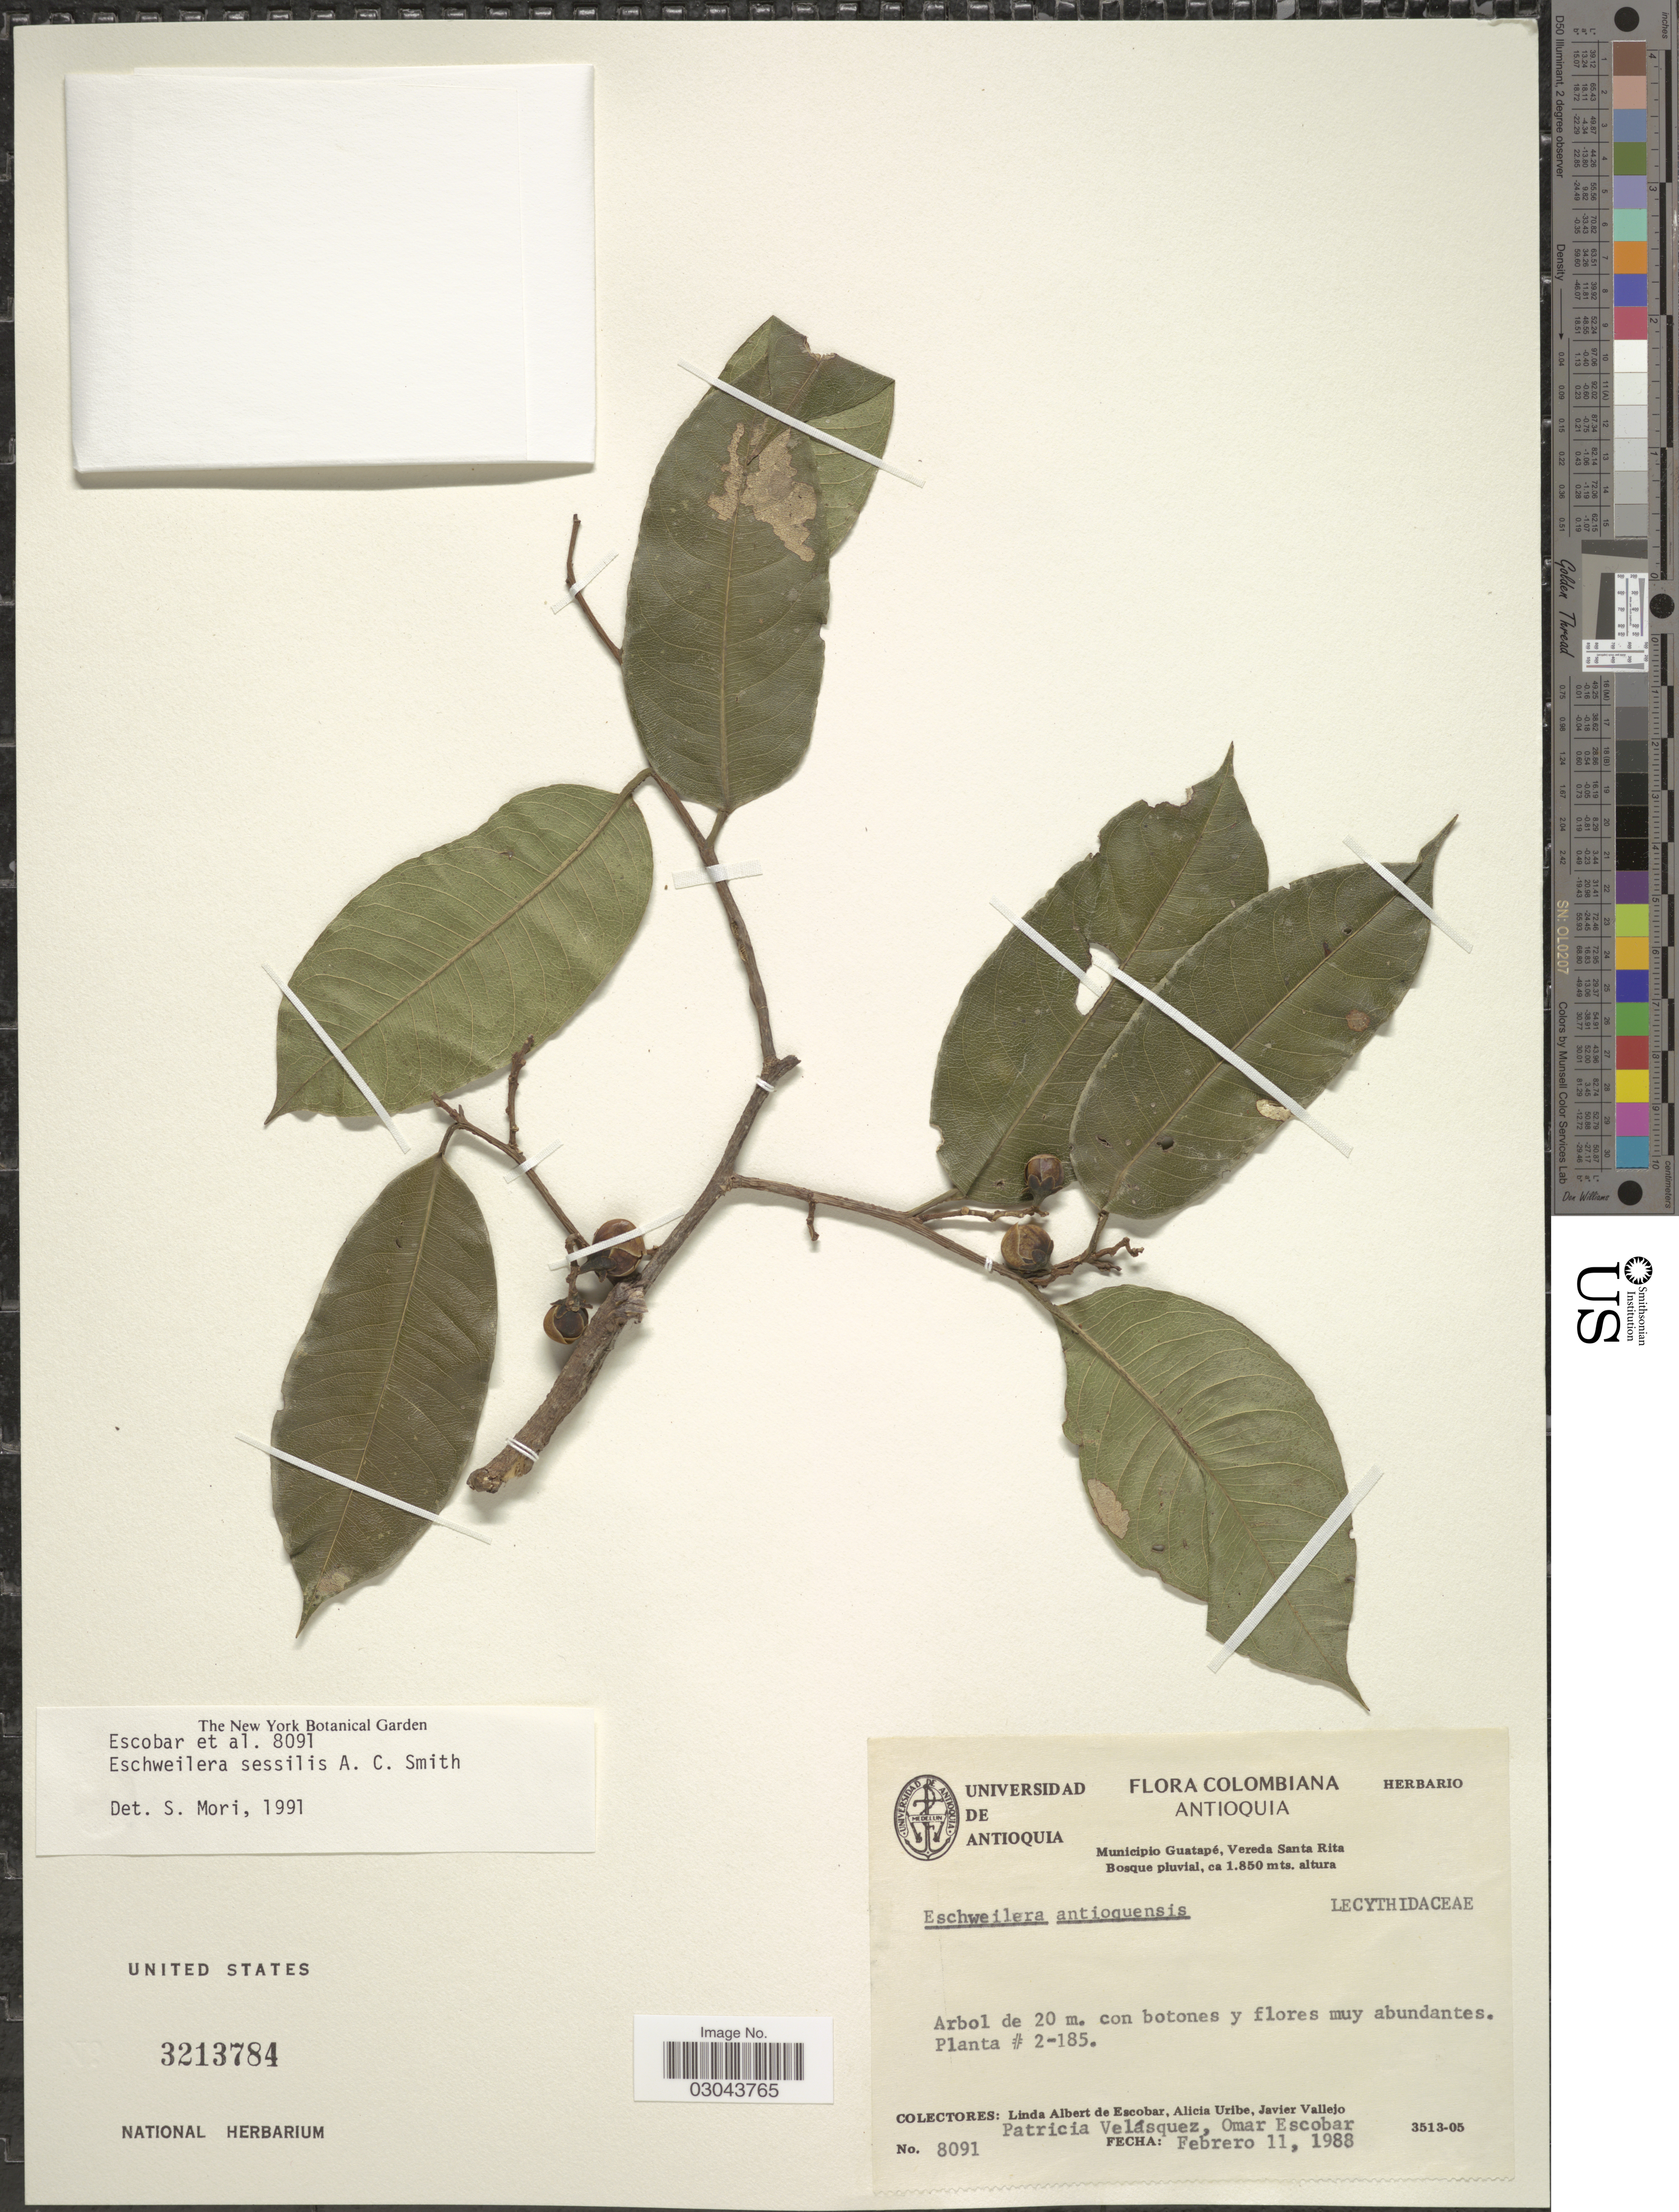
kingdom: Plantae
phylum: Tracheophyta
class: Magnoliopsida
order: Ericales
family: Lecythidaceae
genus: Eschweilera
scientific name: Eschweilera sessilis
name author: A.C. Sm.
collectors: L. K. de Escobar, A. Uribe, J. Vallejo, P. Velasquez & O. D. Escobar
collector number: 8091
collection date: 1988-02-11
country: Colombia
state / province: Antioquia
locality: Municipio Guatapé, Vereda Santa Rita.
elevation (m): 1850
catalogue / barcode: US 3213784